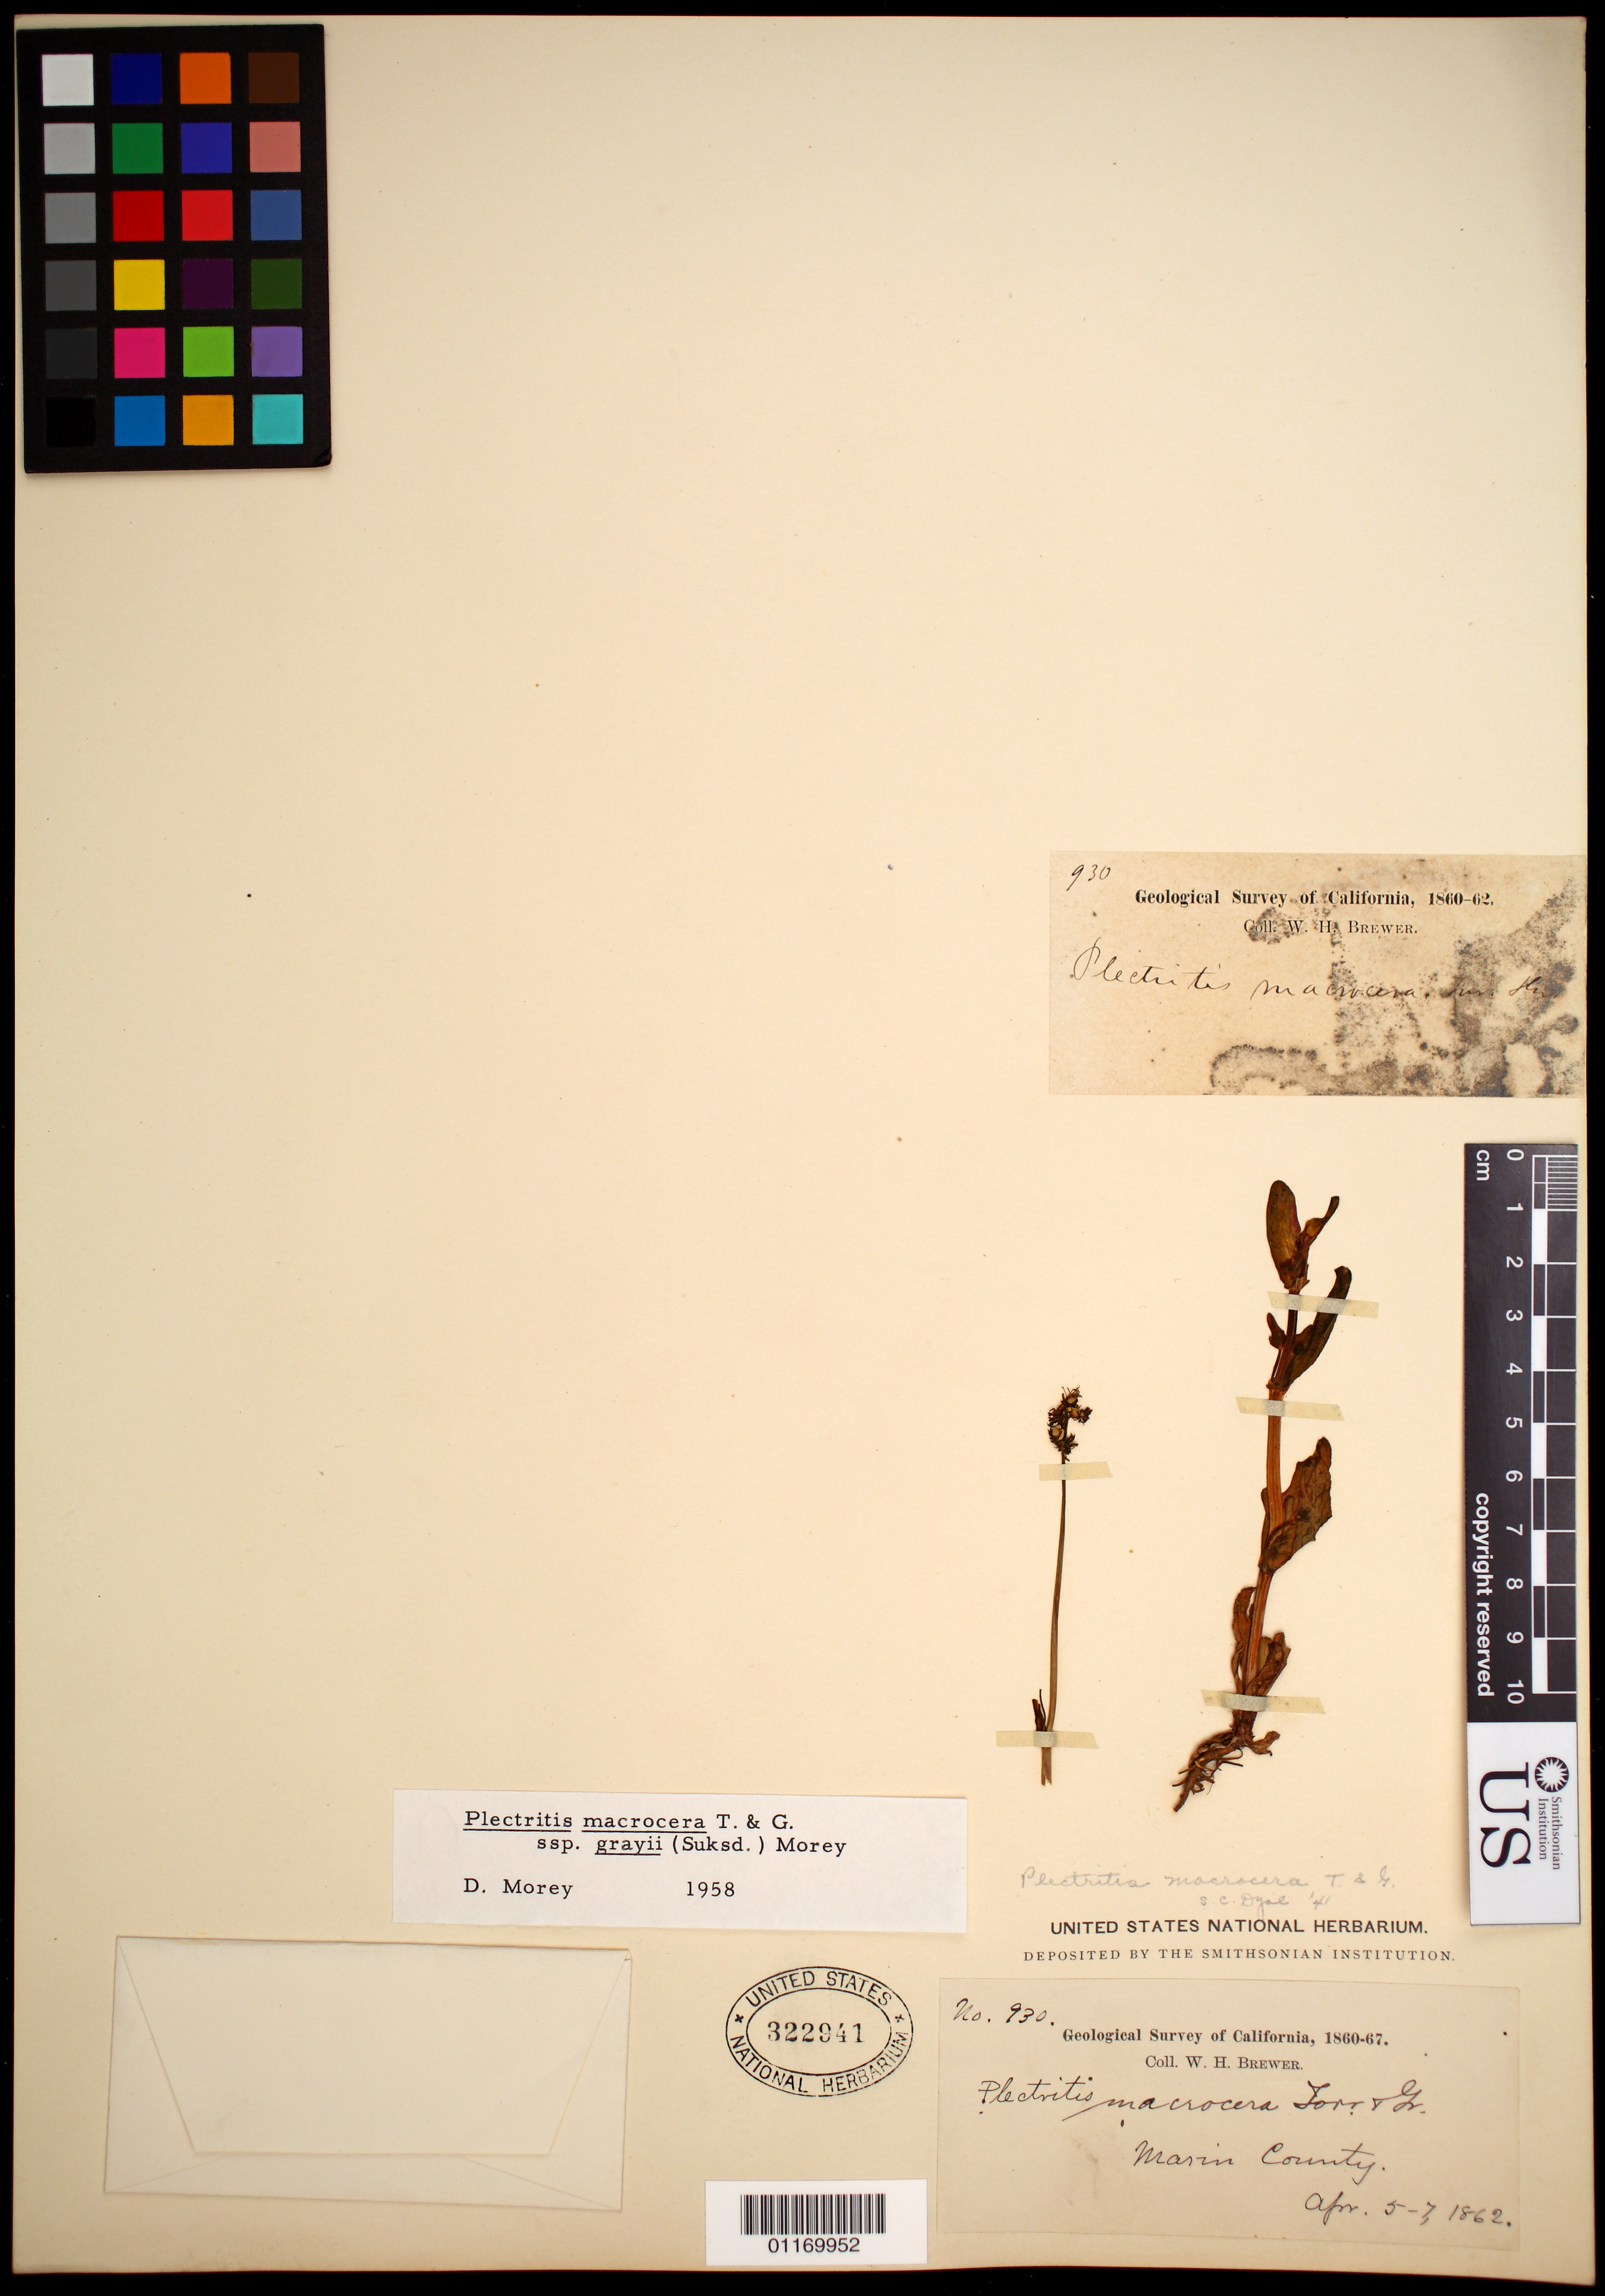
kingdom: Plantae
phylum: Tracheophyta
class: Magnoliopsida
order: Dipsacales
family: Caprifoliaceae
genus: Plectritis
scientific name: Plectritis macrocera subsp. grayi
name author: (Suksd.) Morey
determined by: Morey, D. H.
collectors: W. H. Brewer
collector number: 930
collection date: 1862-04-05/1862-04-07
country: United States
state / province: California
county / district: Marin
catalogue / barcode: US 322941